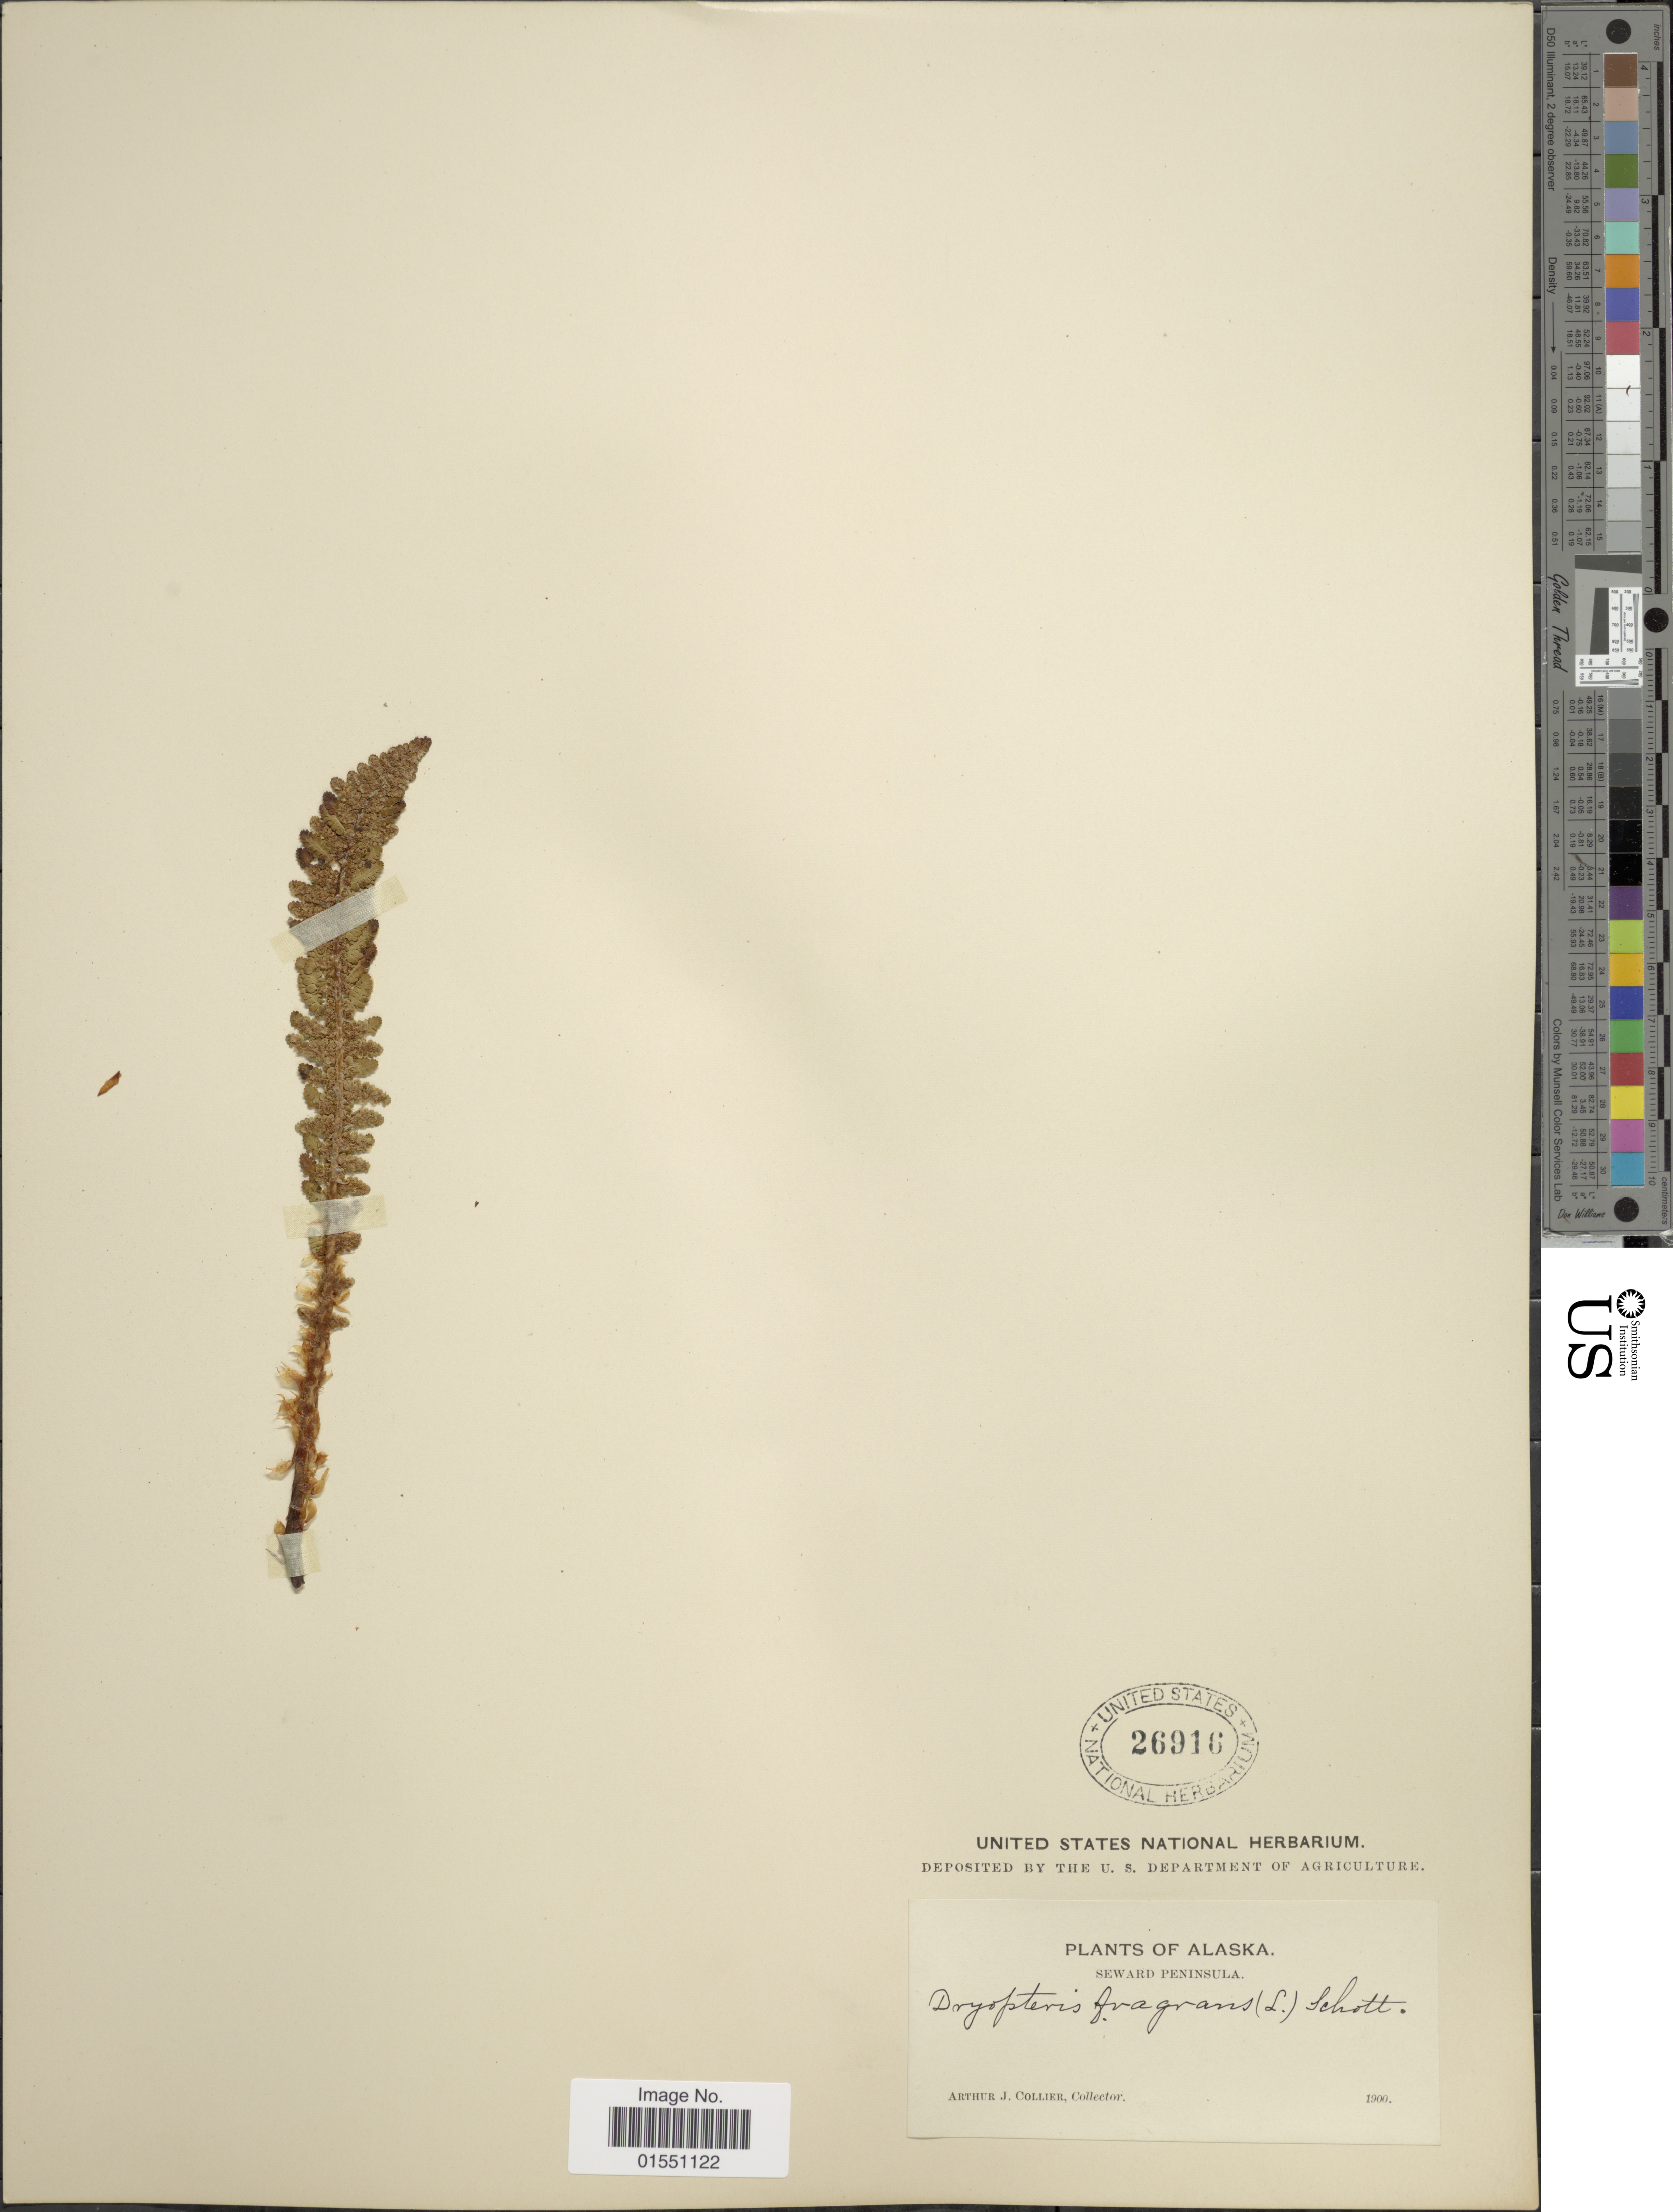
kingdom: Plantae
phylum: Tracheophyta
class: Polypodiopsida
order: Polypodiales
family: Dryopteridaceae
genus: Dryopteris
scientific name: Dryopteris fragrans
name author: (L.) Schott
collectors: A. Collier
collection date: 1900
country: United States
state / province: Alaska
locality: Seward Peninsula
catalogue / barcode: US 26916